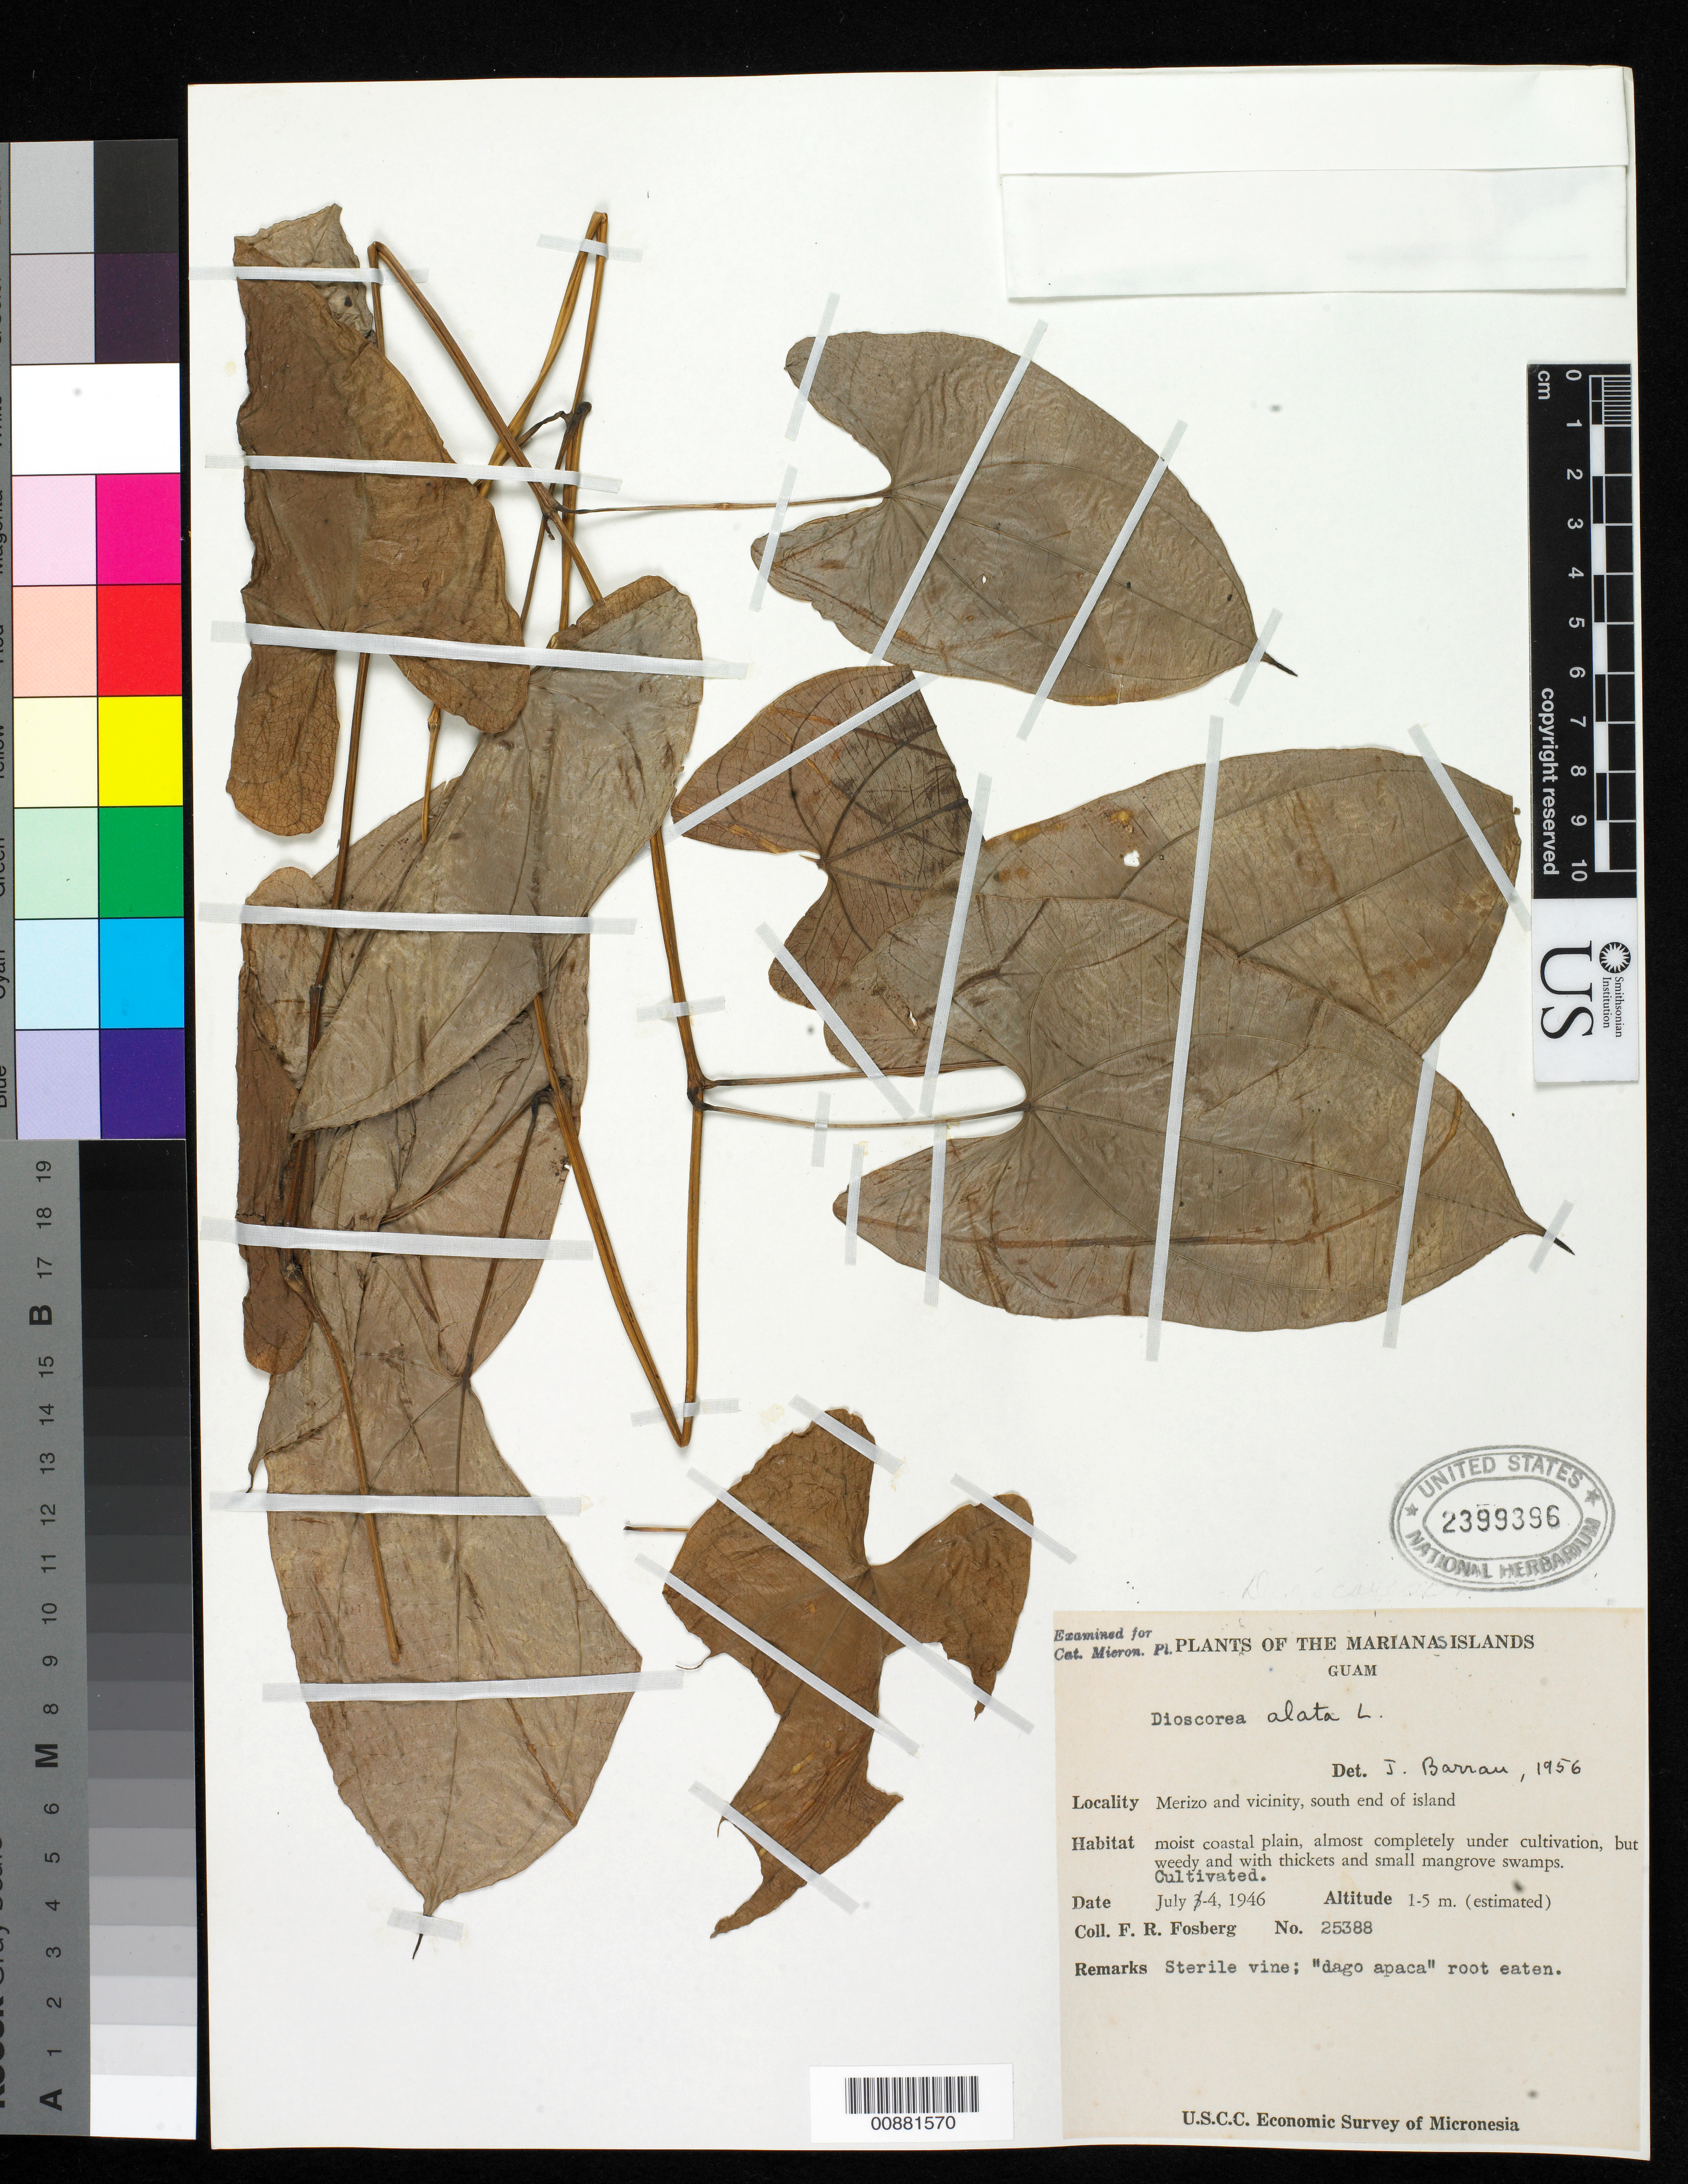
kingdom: Plantae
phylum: Tracheophyta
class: Liliopsida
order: Dioscoreales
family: Dioscoreaceae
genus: Dioscorea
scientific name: Dioscorea alata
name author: L.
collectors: F. R. Fosberg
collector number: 25388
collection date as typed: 04 Jul 1946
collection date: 1946-07-04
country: Guam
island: Guam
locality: Merizo and vicinity, S end of island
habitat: moist coastal plain, almost completely under cultivation, but weedy and with thickets and small mangrove swamps.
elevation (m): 1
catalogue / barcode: US 2399396